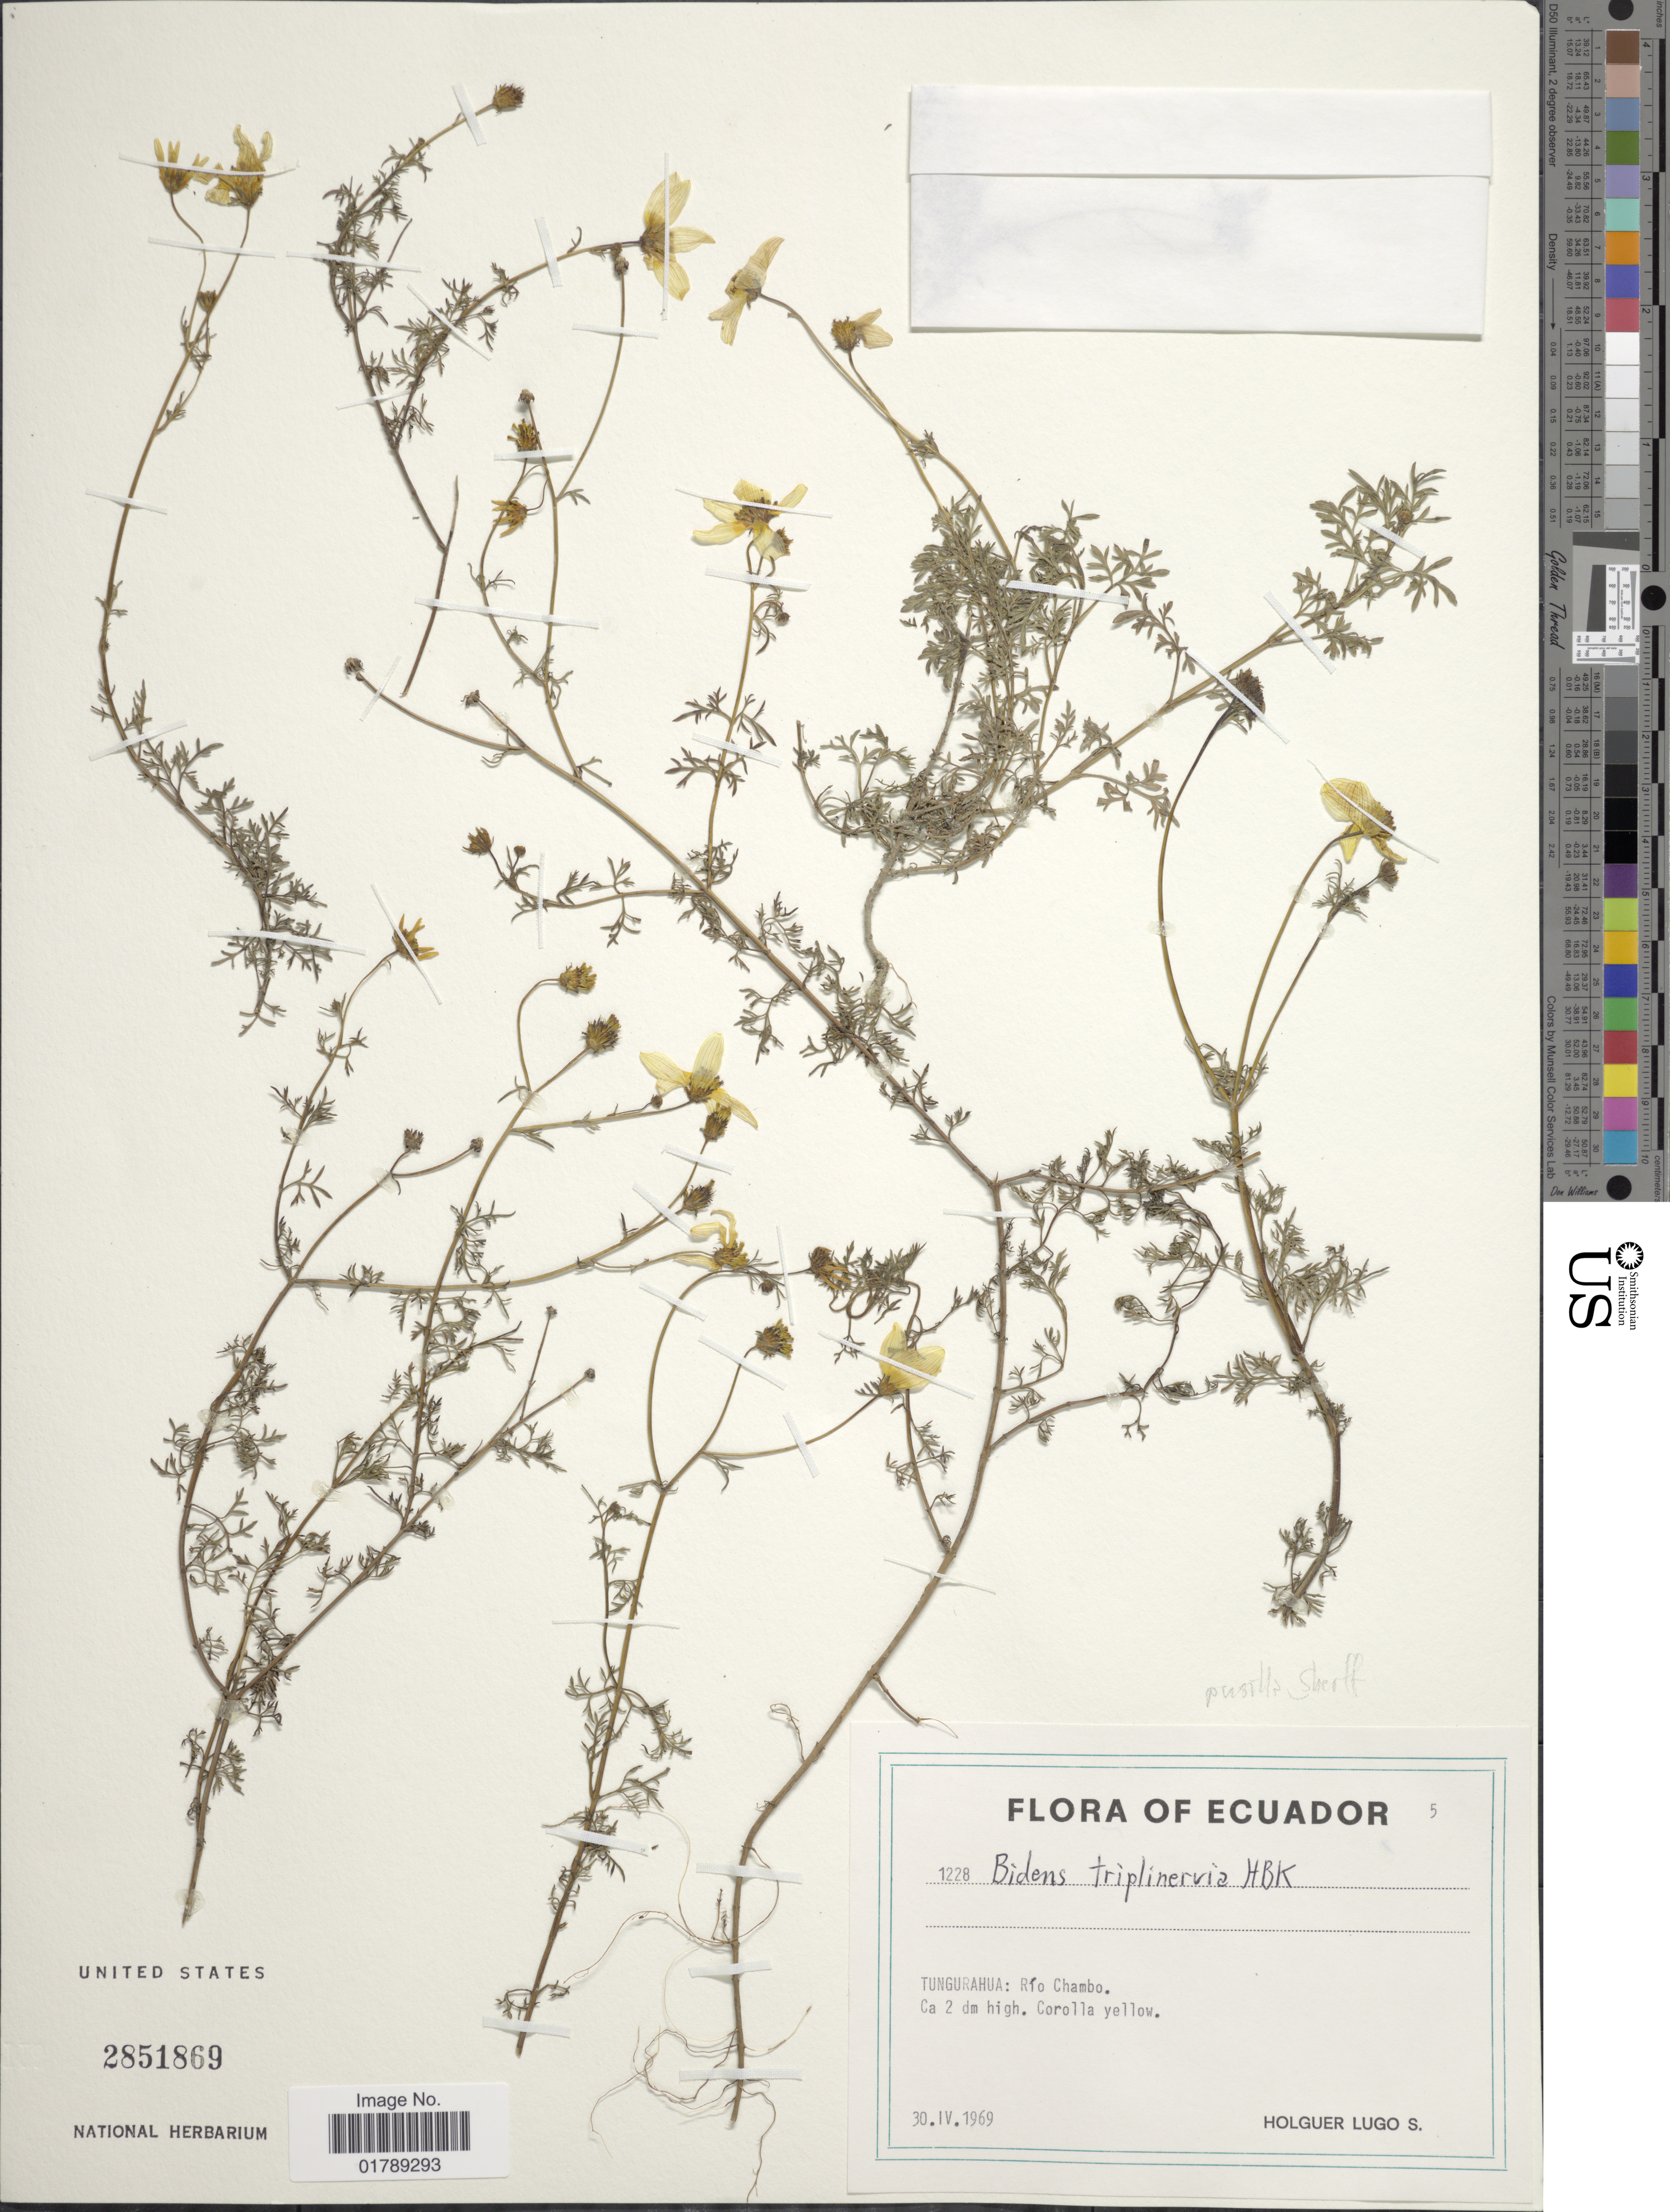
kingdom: Plantae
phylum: Tracheophyta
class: Magnoliopsida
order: Asterales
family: Asteraceae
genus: Bidens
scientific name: Bidens triplinervia var. macrantha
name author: (Wedd.) Sherff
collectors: H. Lugo S.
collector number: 1228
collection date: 1969-04-30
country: Ecuador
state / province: Tungurahua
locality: Río Chambo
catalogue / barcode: US 2851869